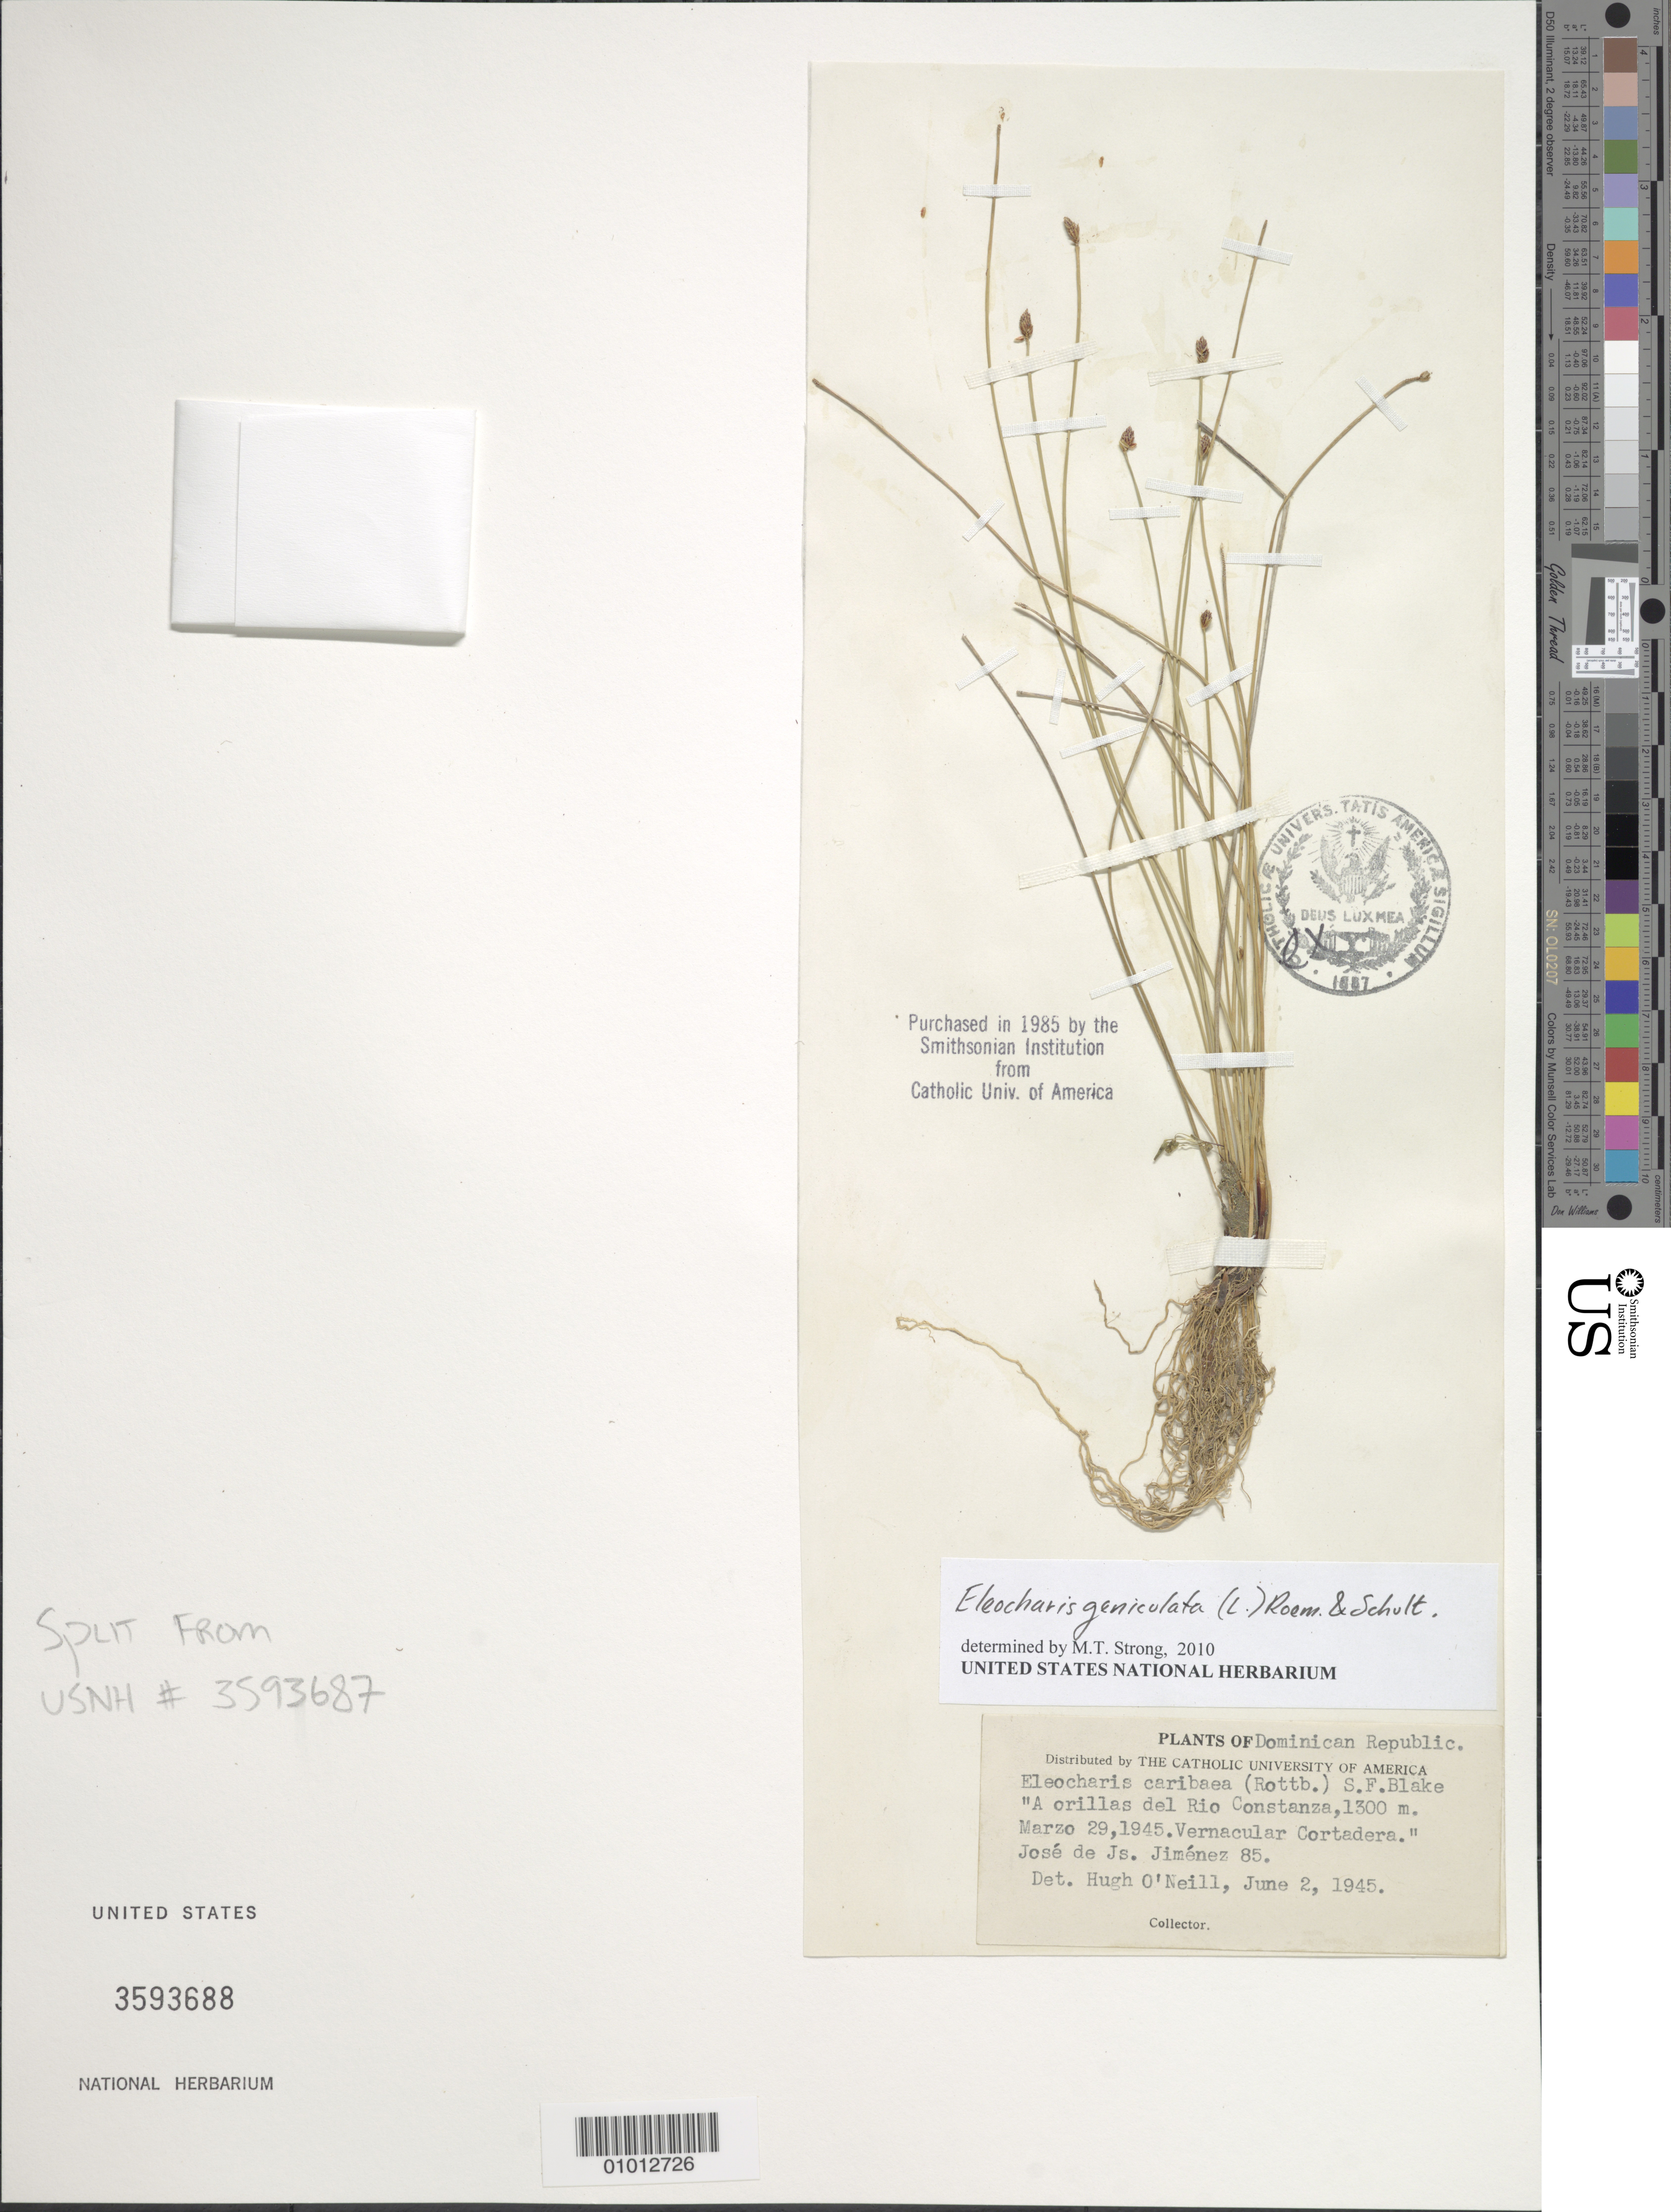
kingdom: Plantae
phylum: Tracheophyta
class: Liliopsida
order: Poales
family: Cyperaceae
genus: Eleocharis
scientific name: Eleocharis geniculata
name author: (L.) Roem. & Schult.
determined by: Strong, M. T., (US), Smithsonian Institution - National Museum of Natural History (UNITED STATES)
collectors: J. J. Jiménez Almonte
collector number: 85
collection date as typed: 02 Jun 1945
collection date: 1945-06-02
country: Dominican Republic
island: Hispaniola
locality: Río Constanza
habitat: A orillas del río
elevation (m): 1300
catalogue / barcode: US 3593688